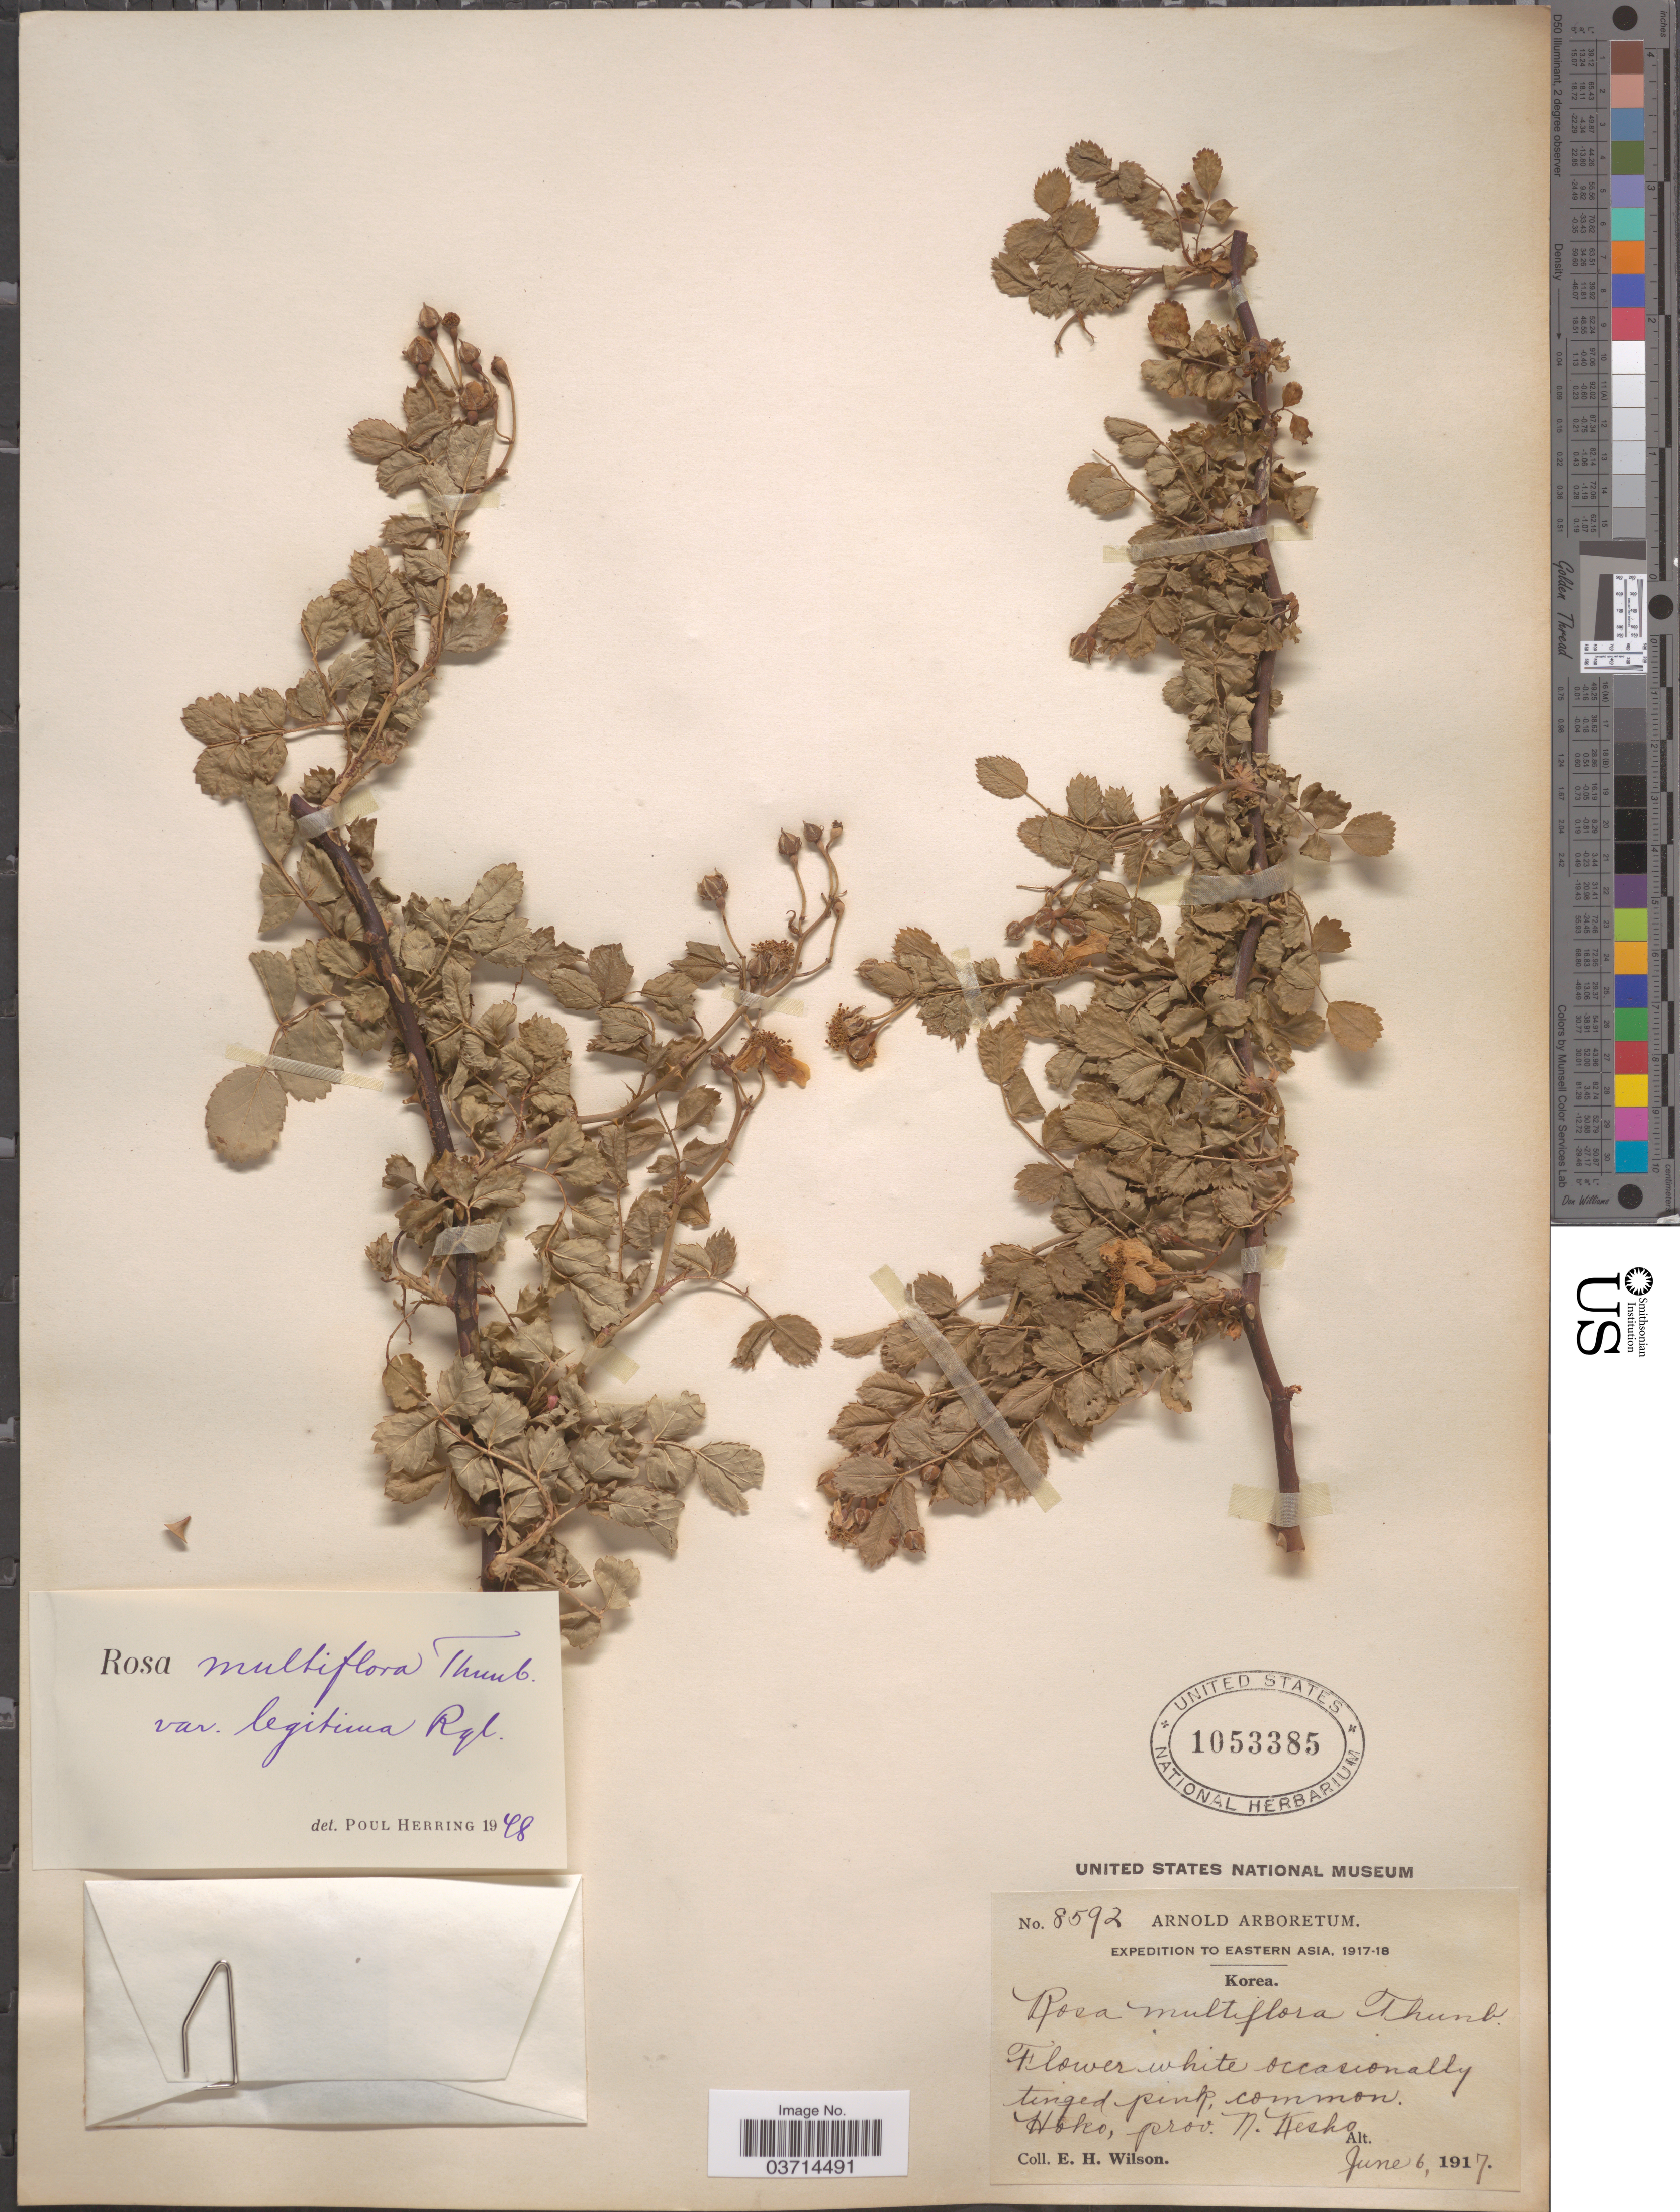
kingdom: Plantae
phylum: Tracheophyta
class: Magnoliopsida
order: Rosales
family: Rosaceae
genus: Rosa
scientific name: Rosa multiflora var. legitima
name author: Regel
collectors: E. Wilson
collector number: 8592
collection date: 1917-06-06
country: South Korea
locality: Eastern Asia. Hoko, prov. N. Kesho.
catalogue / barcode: US 1053385